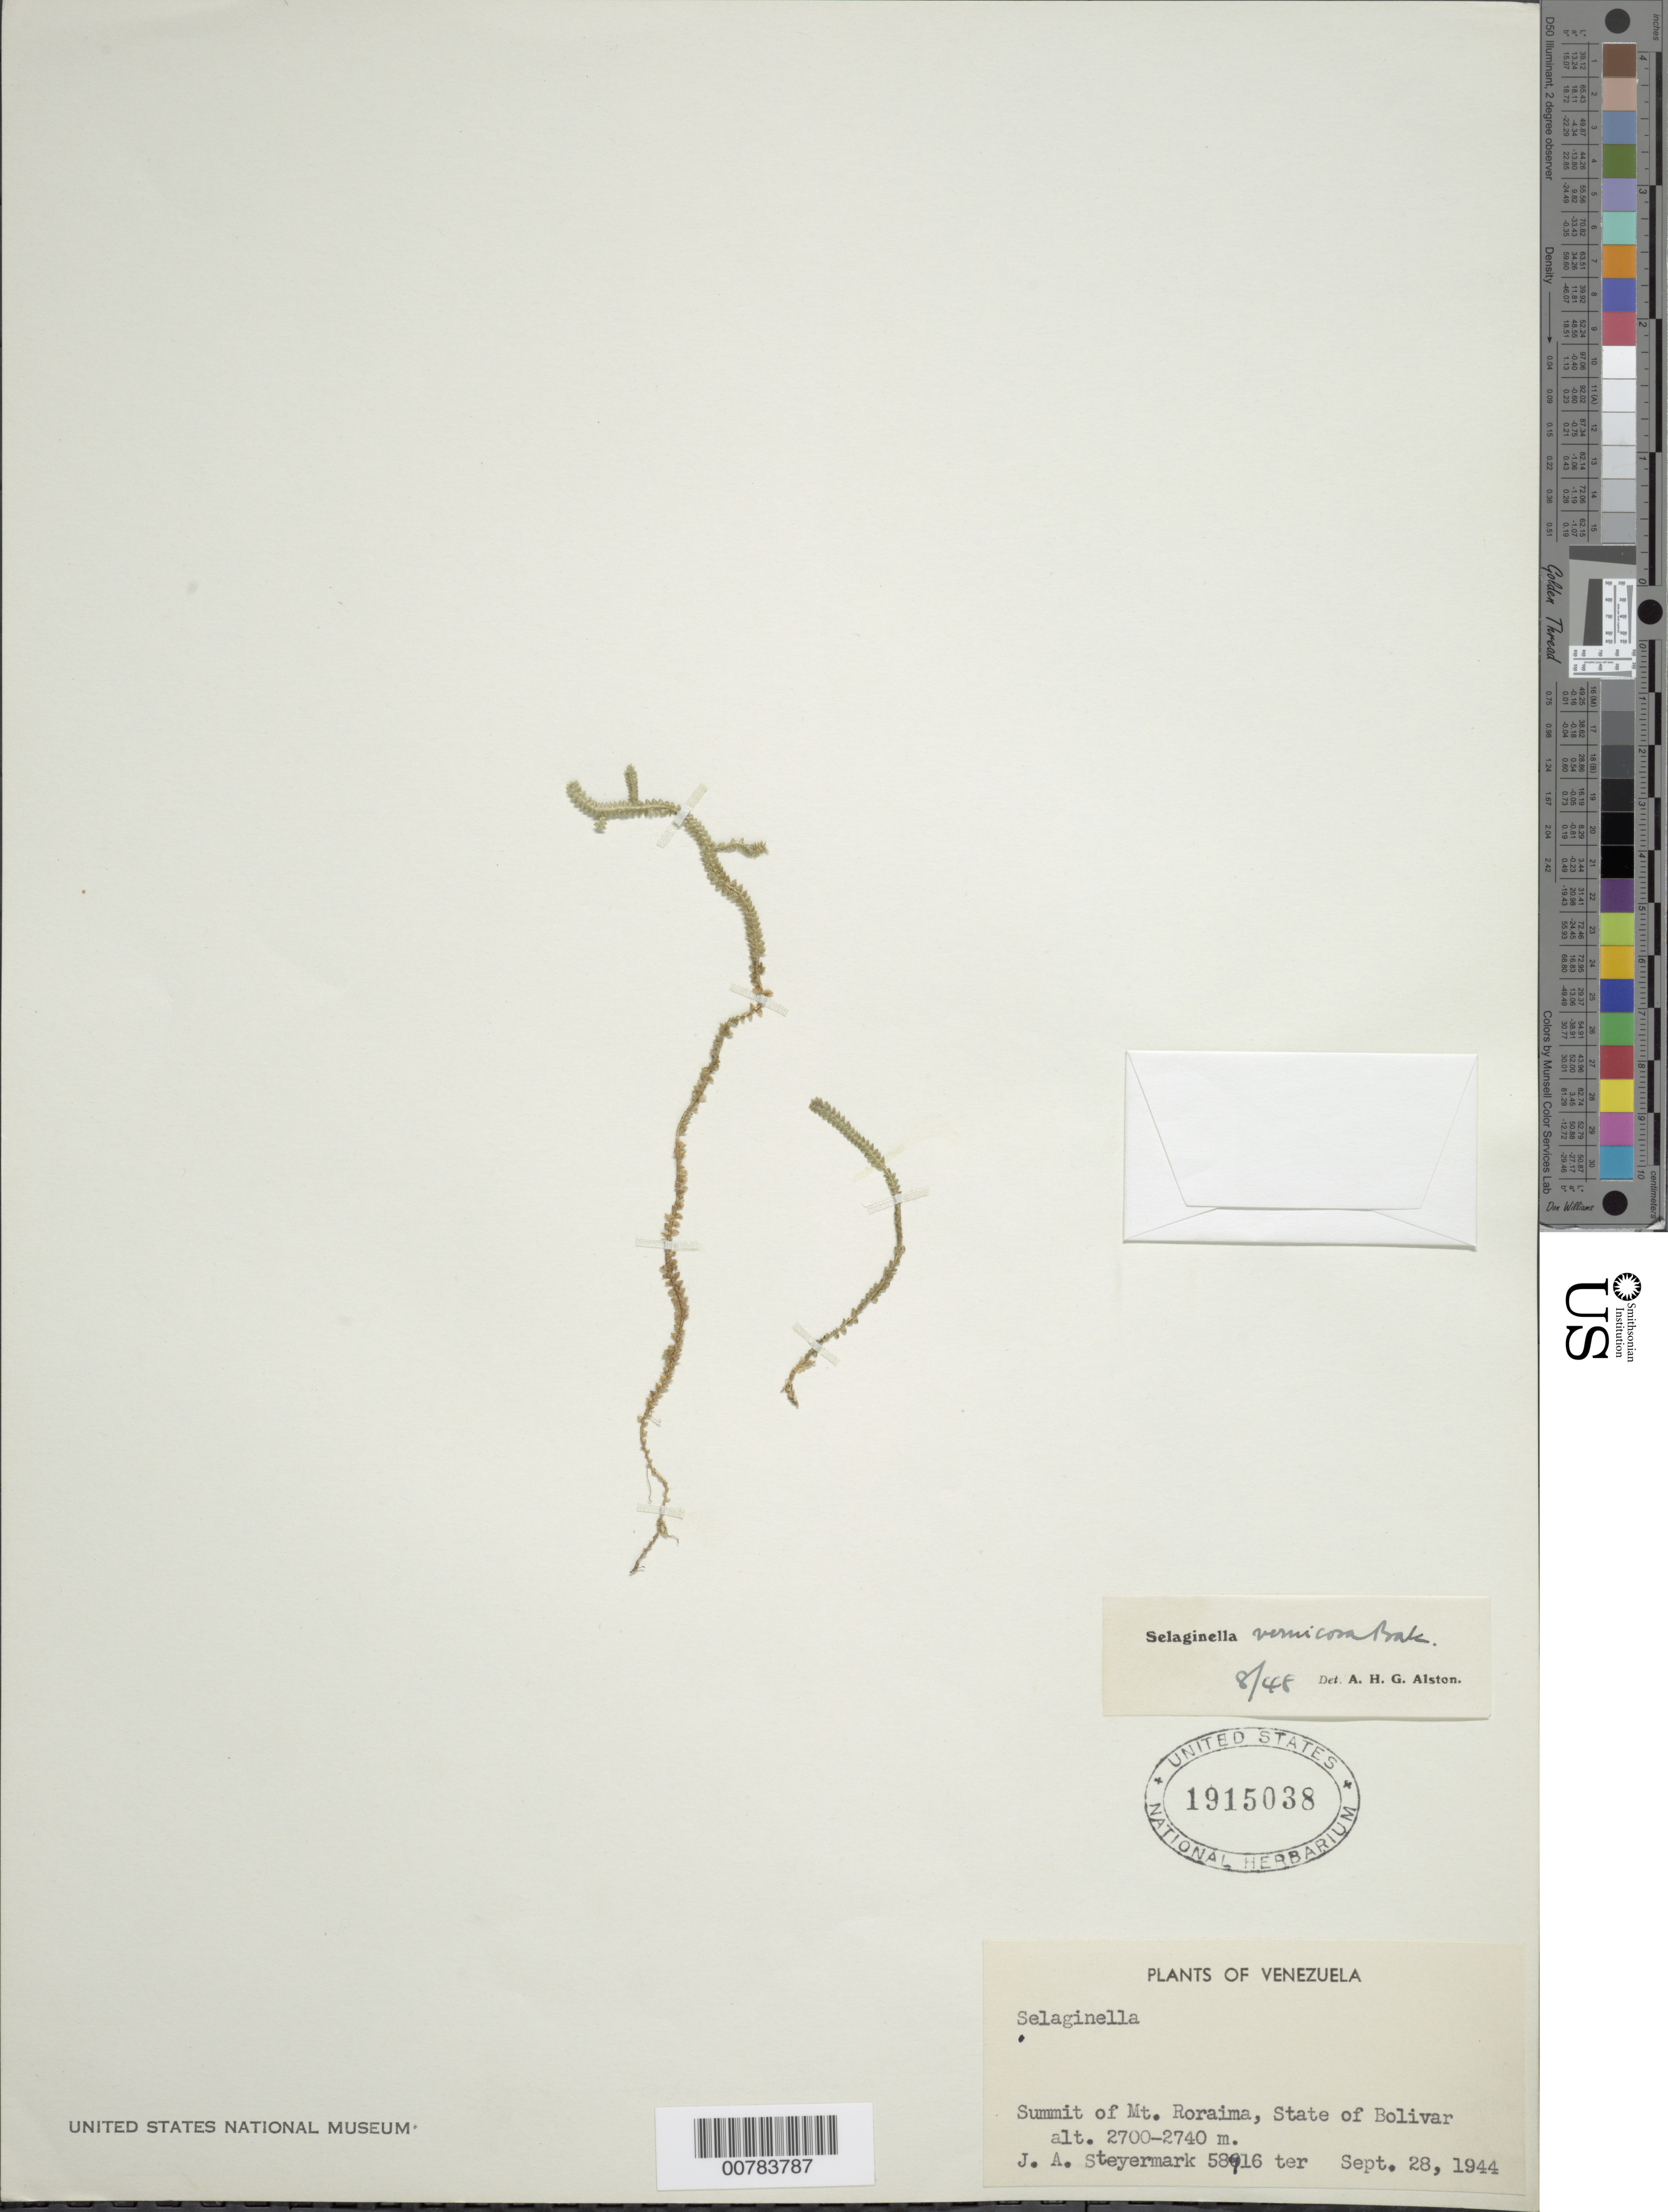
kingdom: Plantae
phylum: Tracheophyta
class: Lycopodiopsida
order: Selaginellales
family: Selaginellaceae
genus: Selaginella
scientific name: Selaginella vernicosa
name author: Baker in Thurn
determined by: Alston, A. H. G.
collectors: J. Steyermark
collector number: ter 58716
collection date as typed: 28-Sep-44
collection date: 1944-09-28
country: Venezuela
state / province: Bolívar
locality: Mt. Roraima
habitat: Summit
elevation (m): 2700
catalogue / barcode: US 1915038